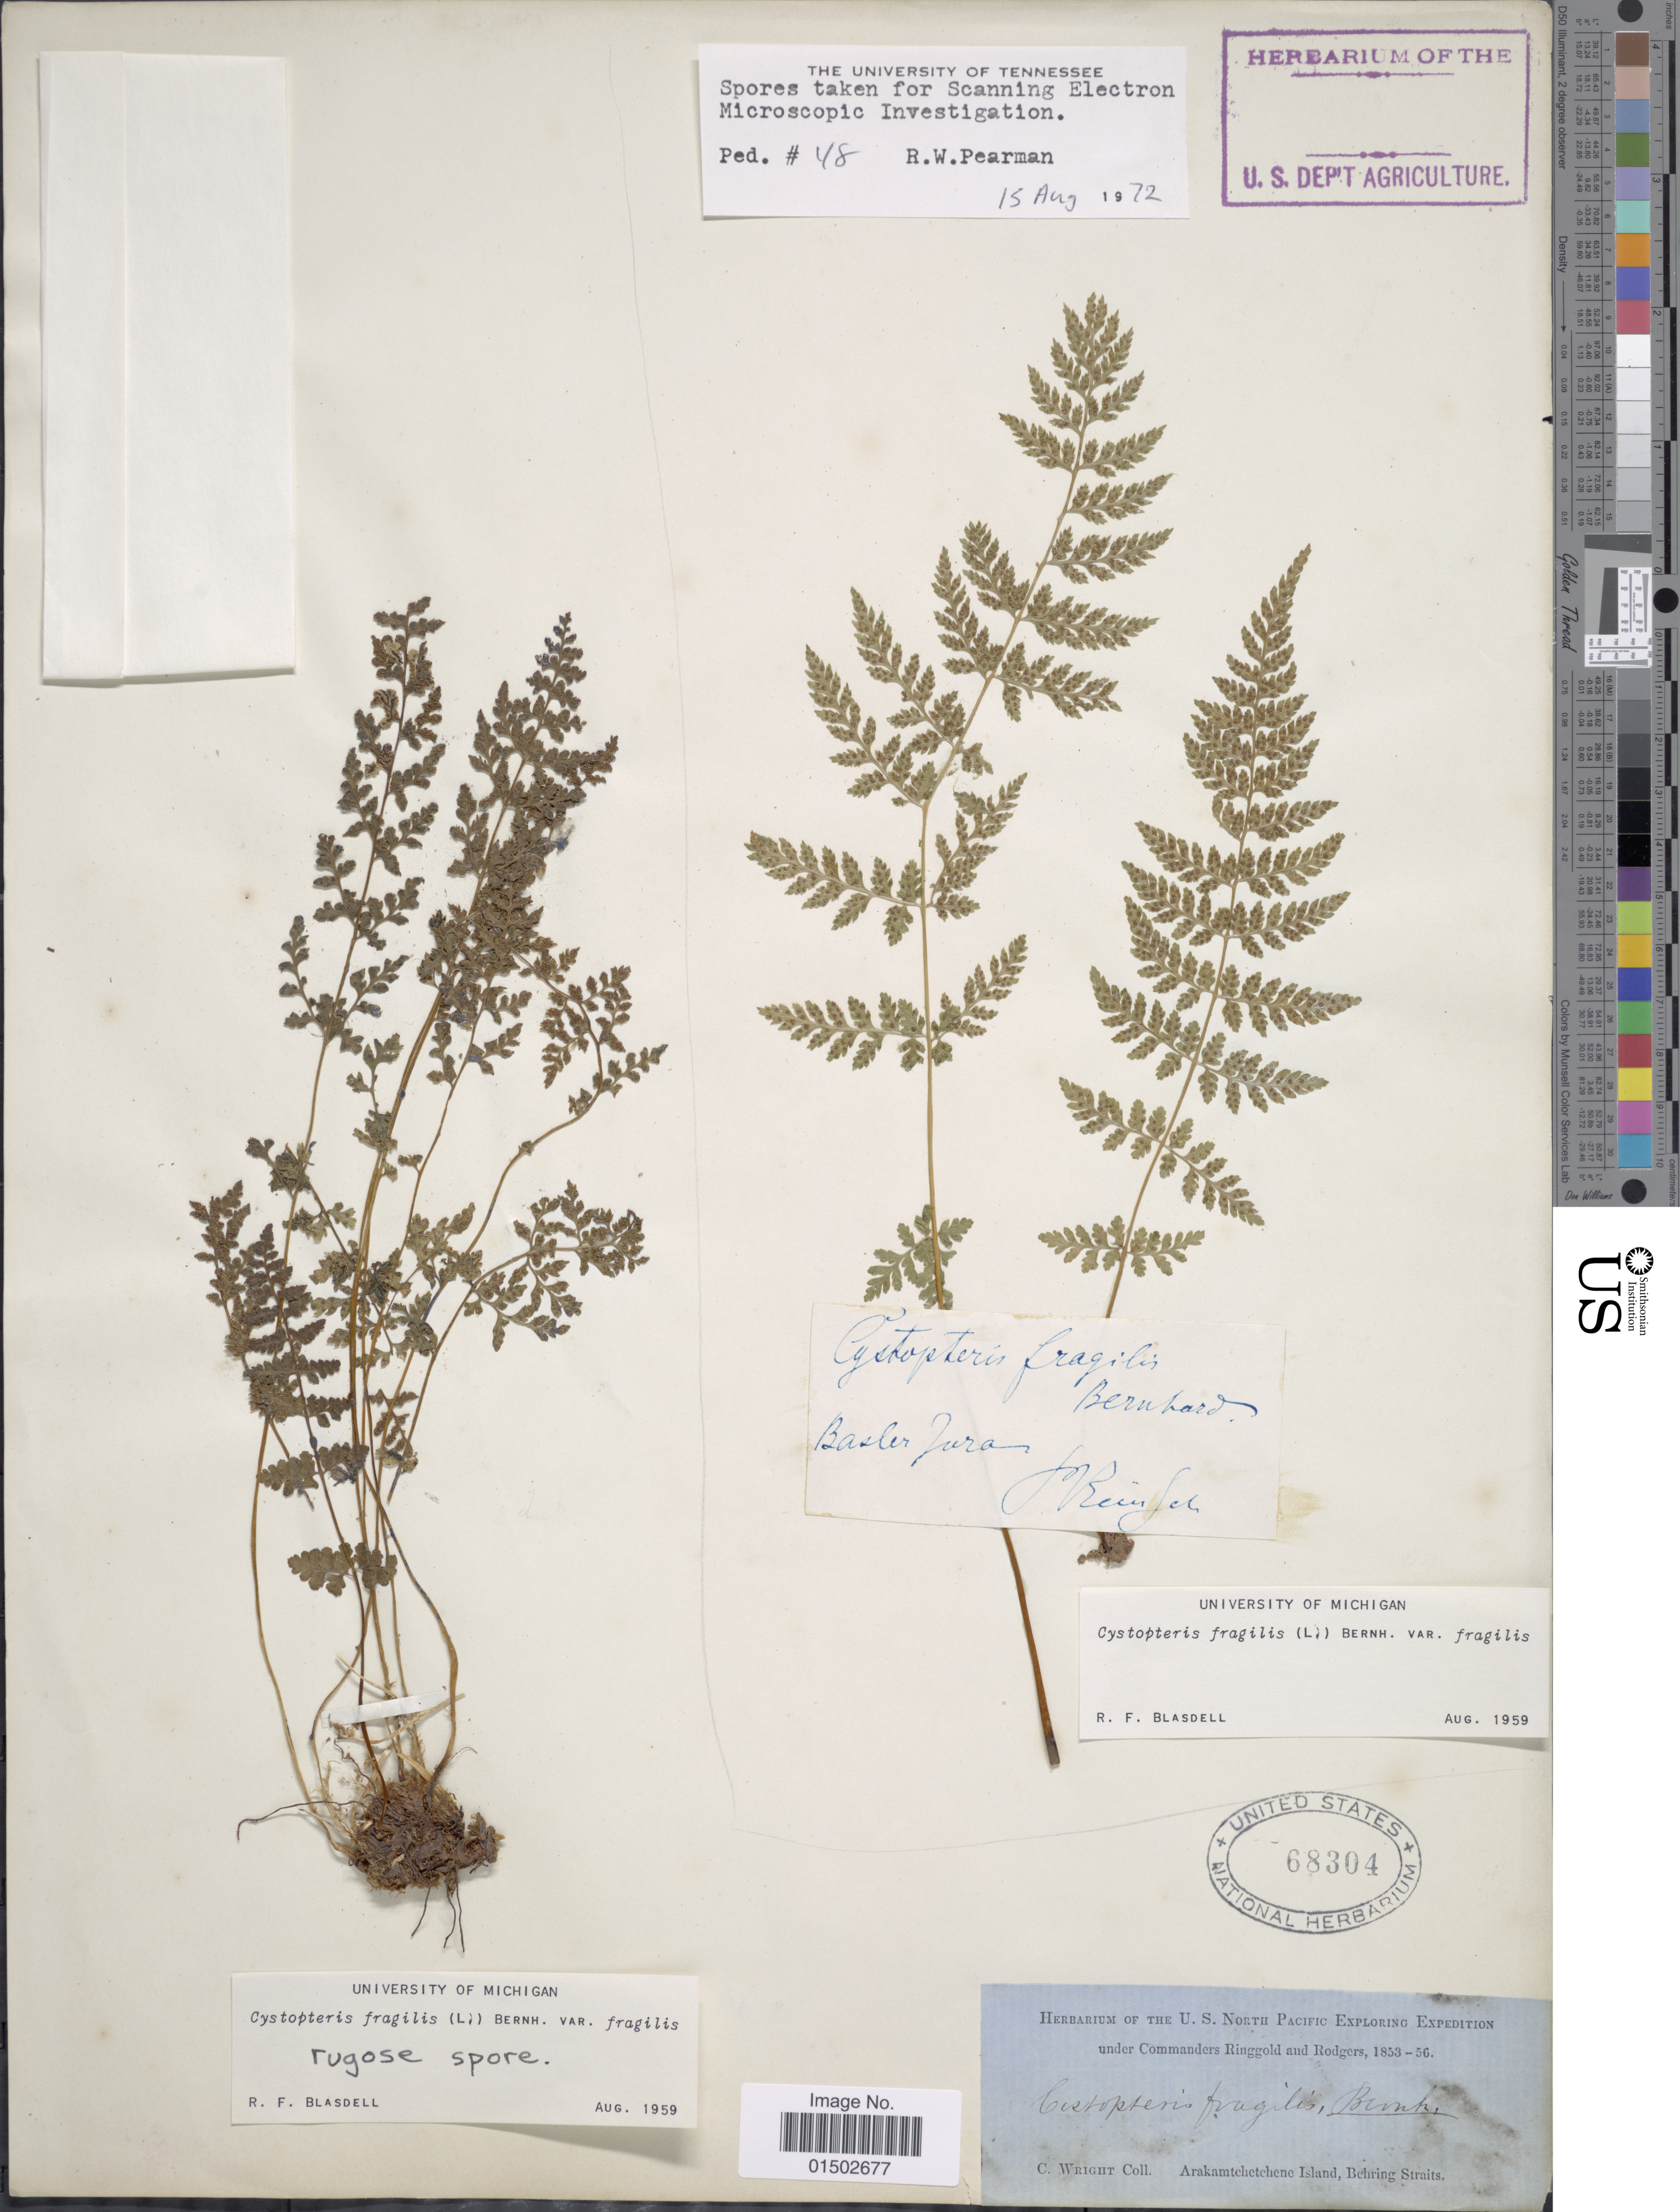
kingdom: Plantae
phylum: Tracheophyta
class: Polypodiopsida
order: Polypodiales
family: Cystopteridaceae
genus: Cystopteris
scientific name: Cystopteris fragilis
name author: (L.) Bernh.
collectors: C. Wright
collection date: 1853/1856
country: United States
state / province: Alaska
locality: Arakamtchetehene Island, Behring Straits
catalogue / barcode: US 68304